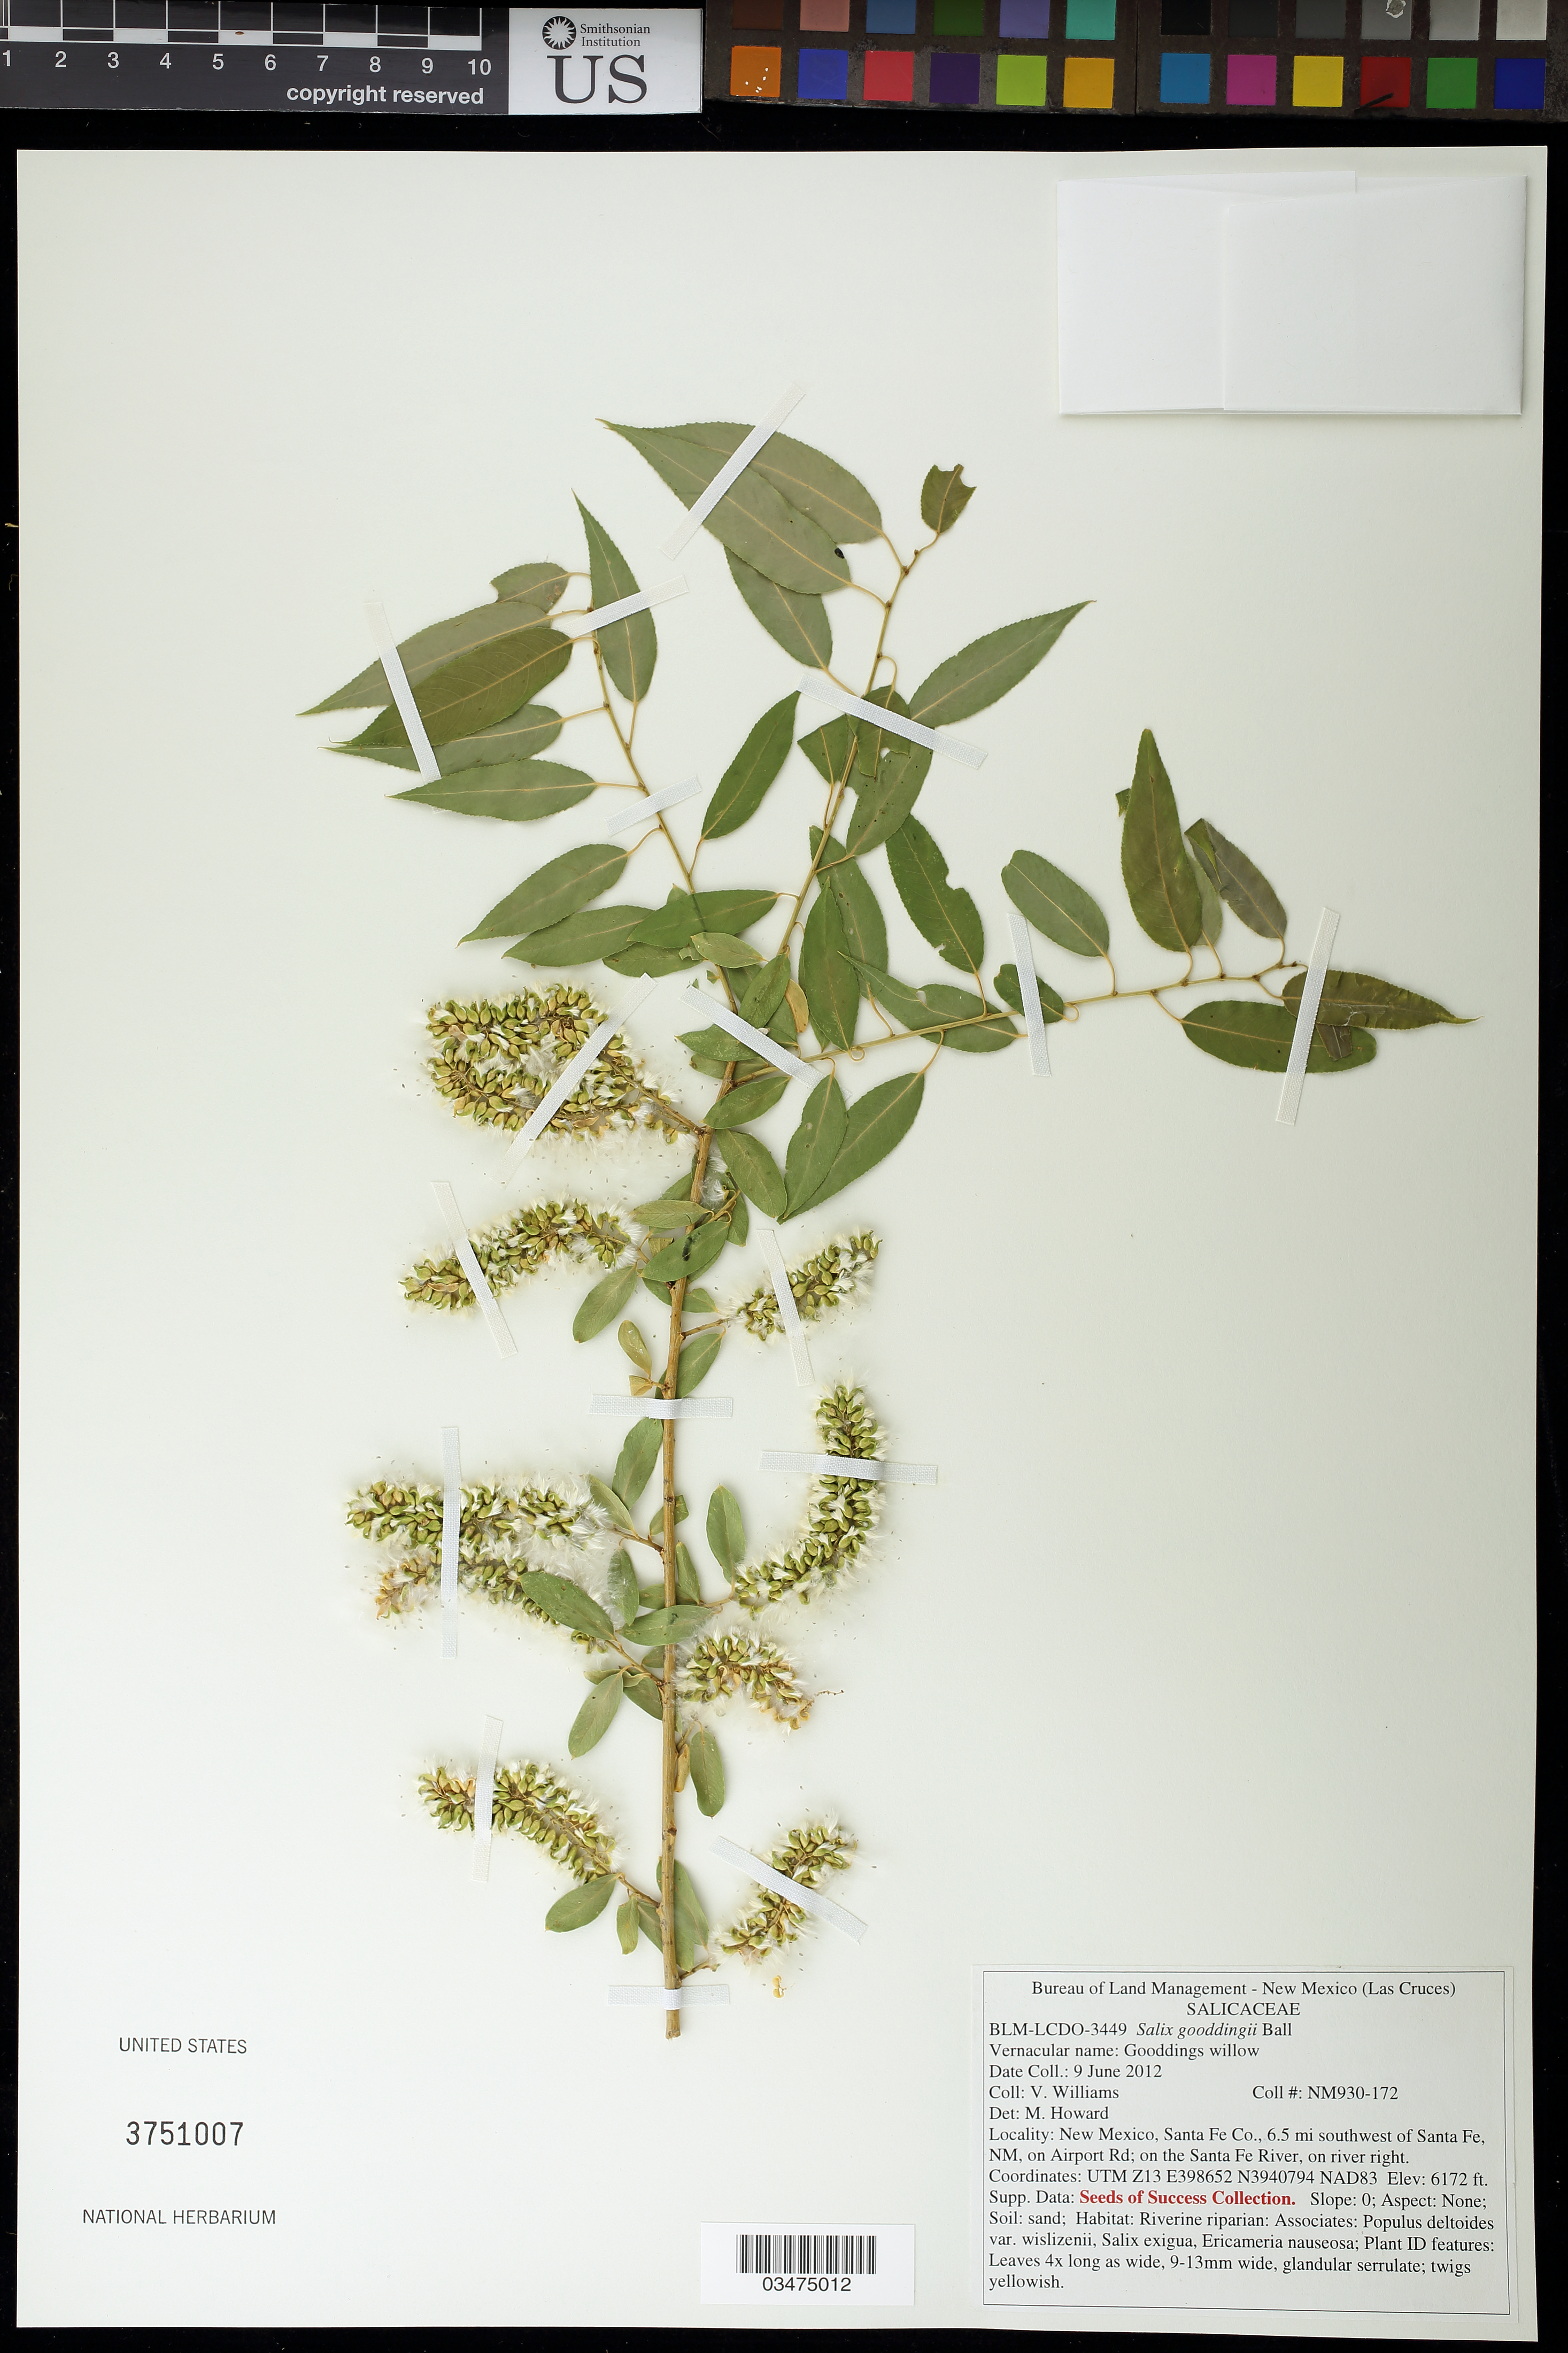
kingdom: Plantae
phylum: Tracheophyta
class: Magnoliopsida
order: Malpighiales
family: Salicaceae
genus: Salix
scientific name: Salix gooddingii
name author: C.R. Ball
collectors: V. Williams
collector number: NM930-172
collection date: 2012-06-09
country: United States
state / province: New Mexico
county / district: Santa Fe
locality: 6.5 mi. SW of Santa Fe, on Airport Rd, on the Santa Fe River, on river right.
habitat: Sand. Riverine riparian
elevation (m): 1881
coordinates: N3940794, E398652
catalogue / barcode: US 3751007